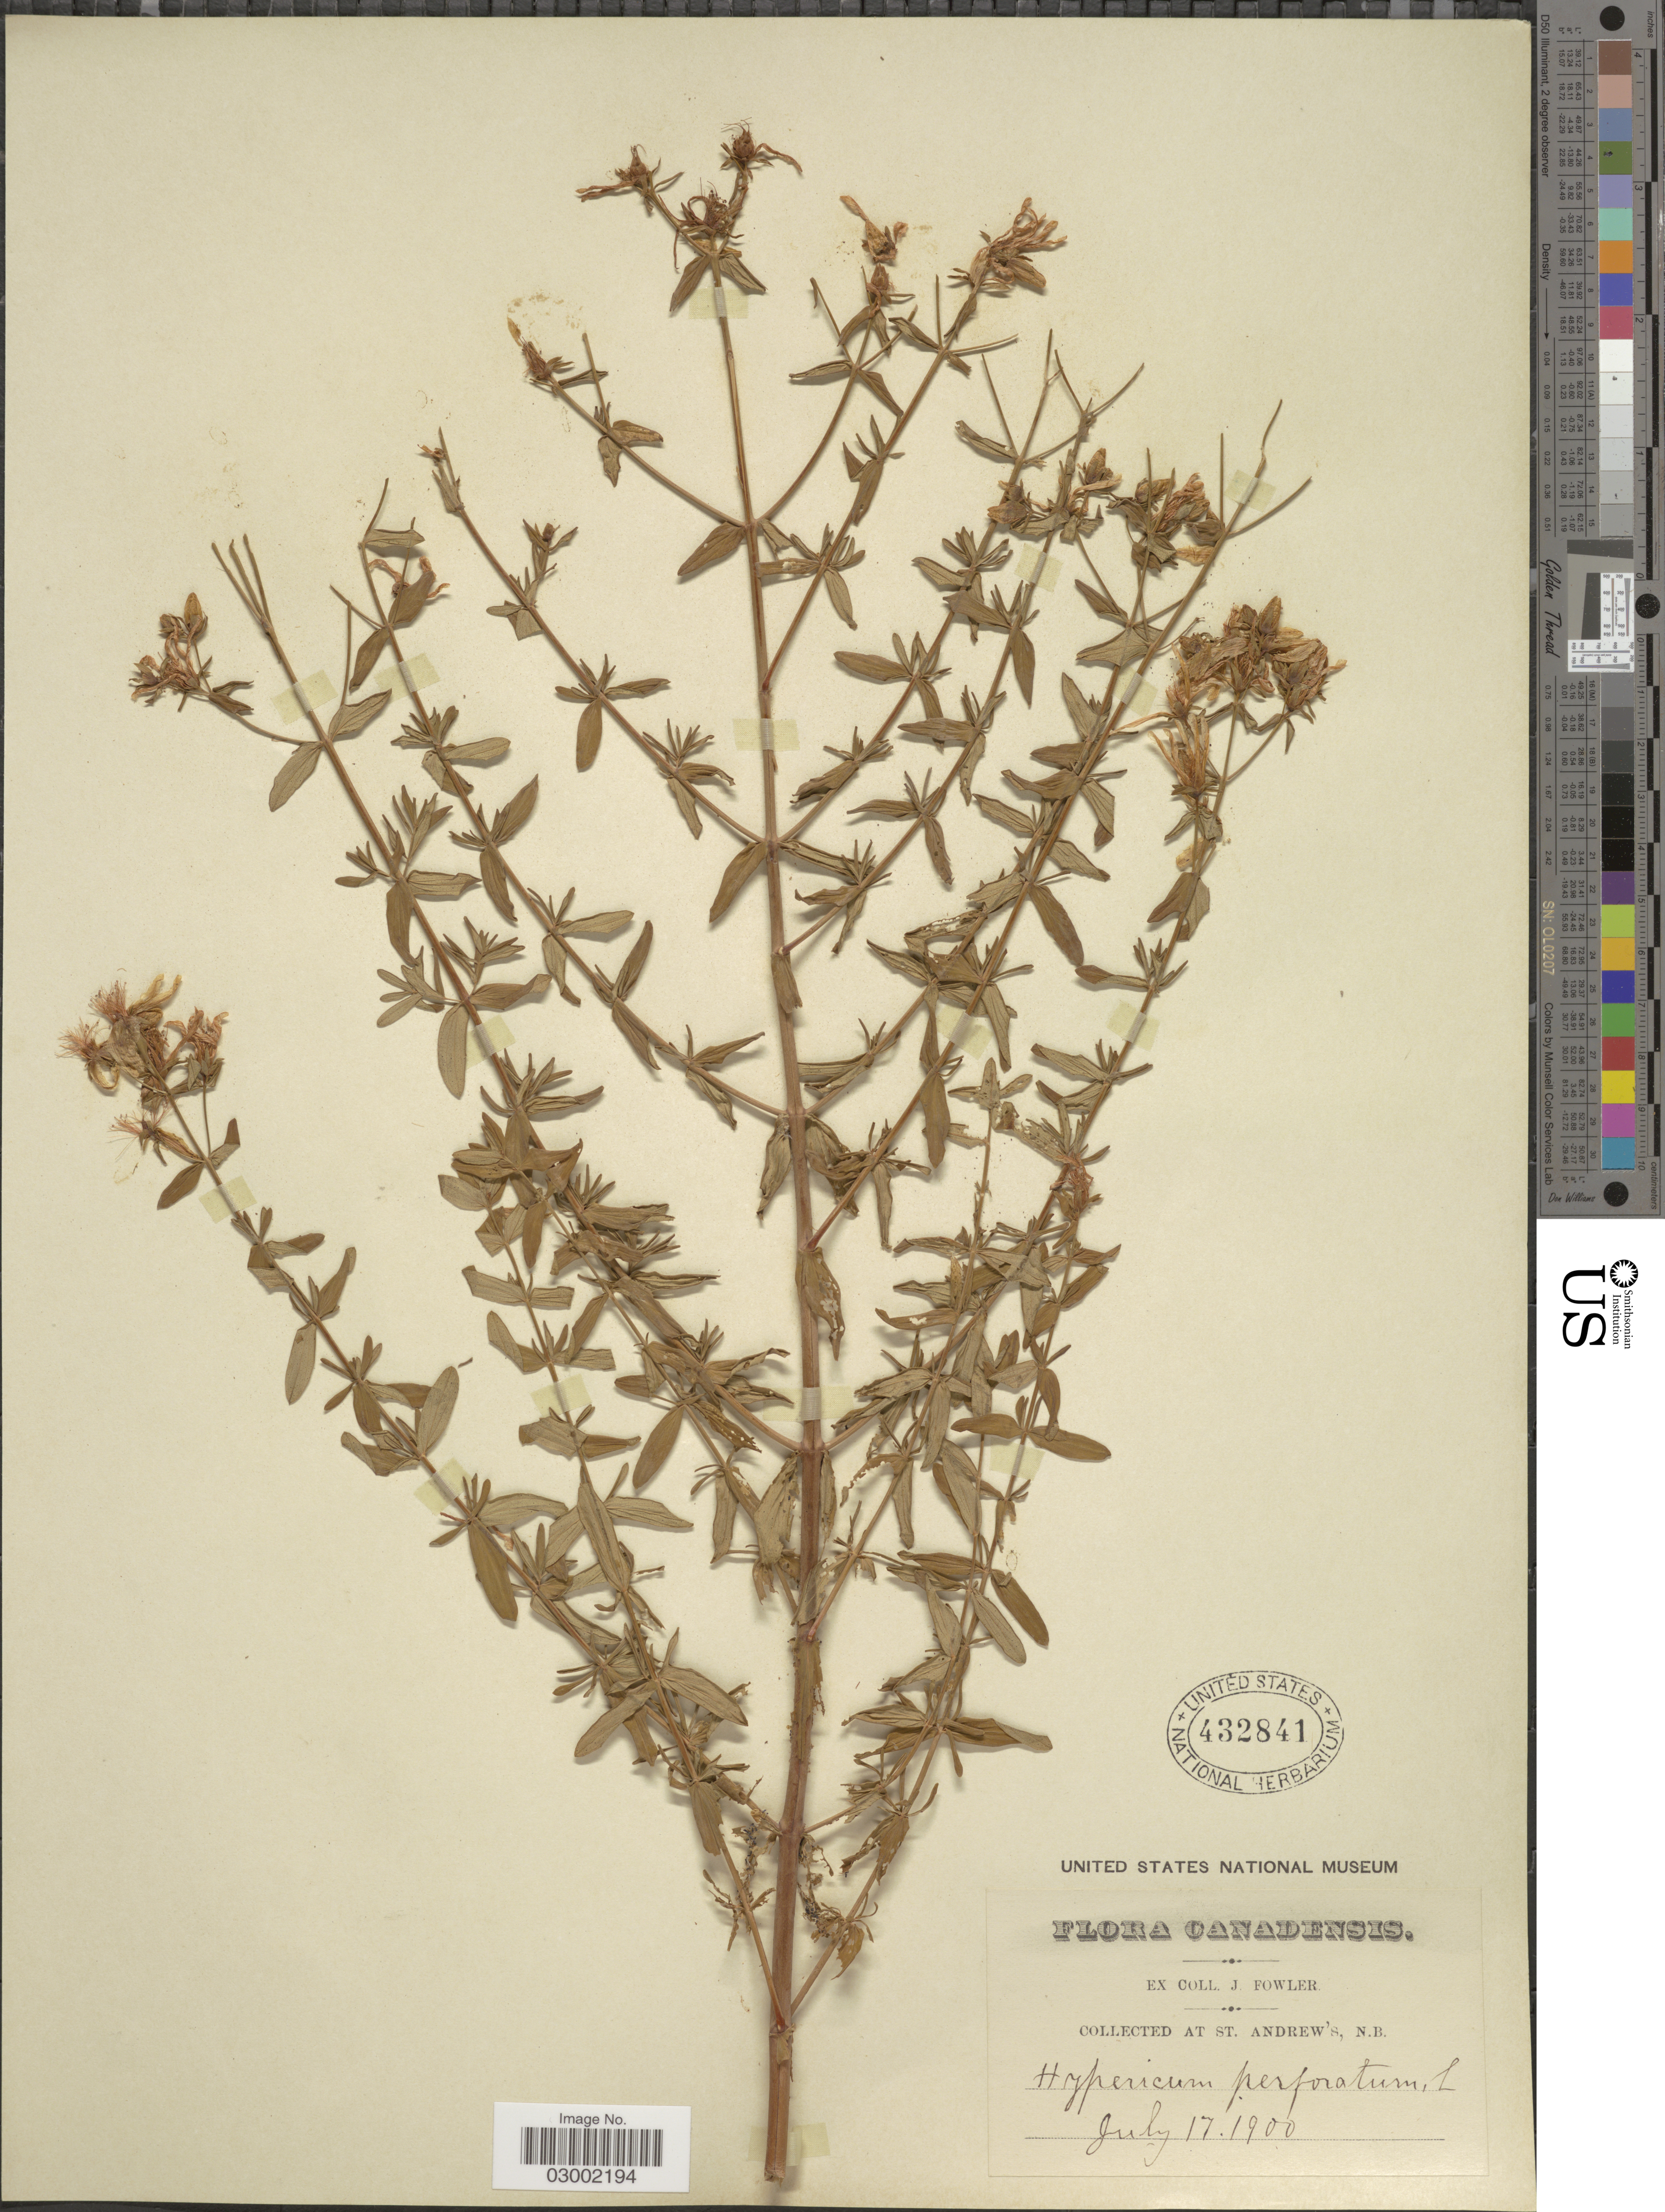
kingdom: Plantae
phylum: Tracheophyta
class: Magnoliopsida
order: Malpighiales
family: Hypericaceae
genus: Hypericum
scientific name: Hypericum perforatum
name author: L.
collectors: J. Fowler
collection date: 1900-07-17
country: Canada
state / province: New Brunswick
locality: St. Andrew's, N.B.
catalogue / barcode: US 432841